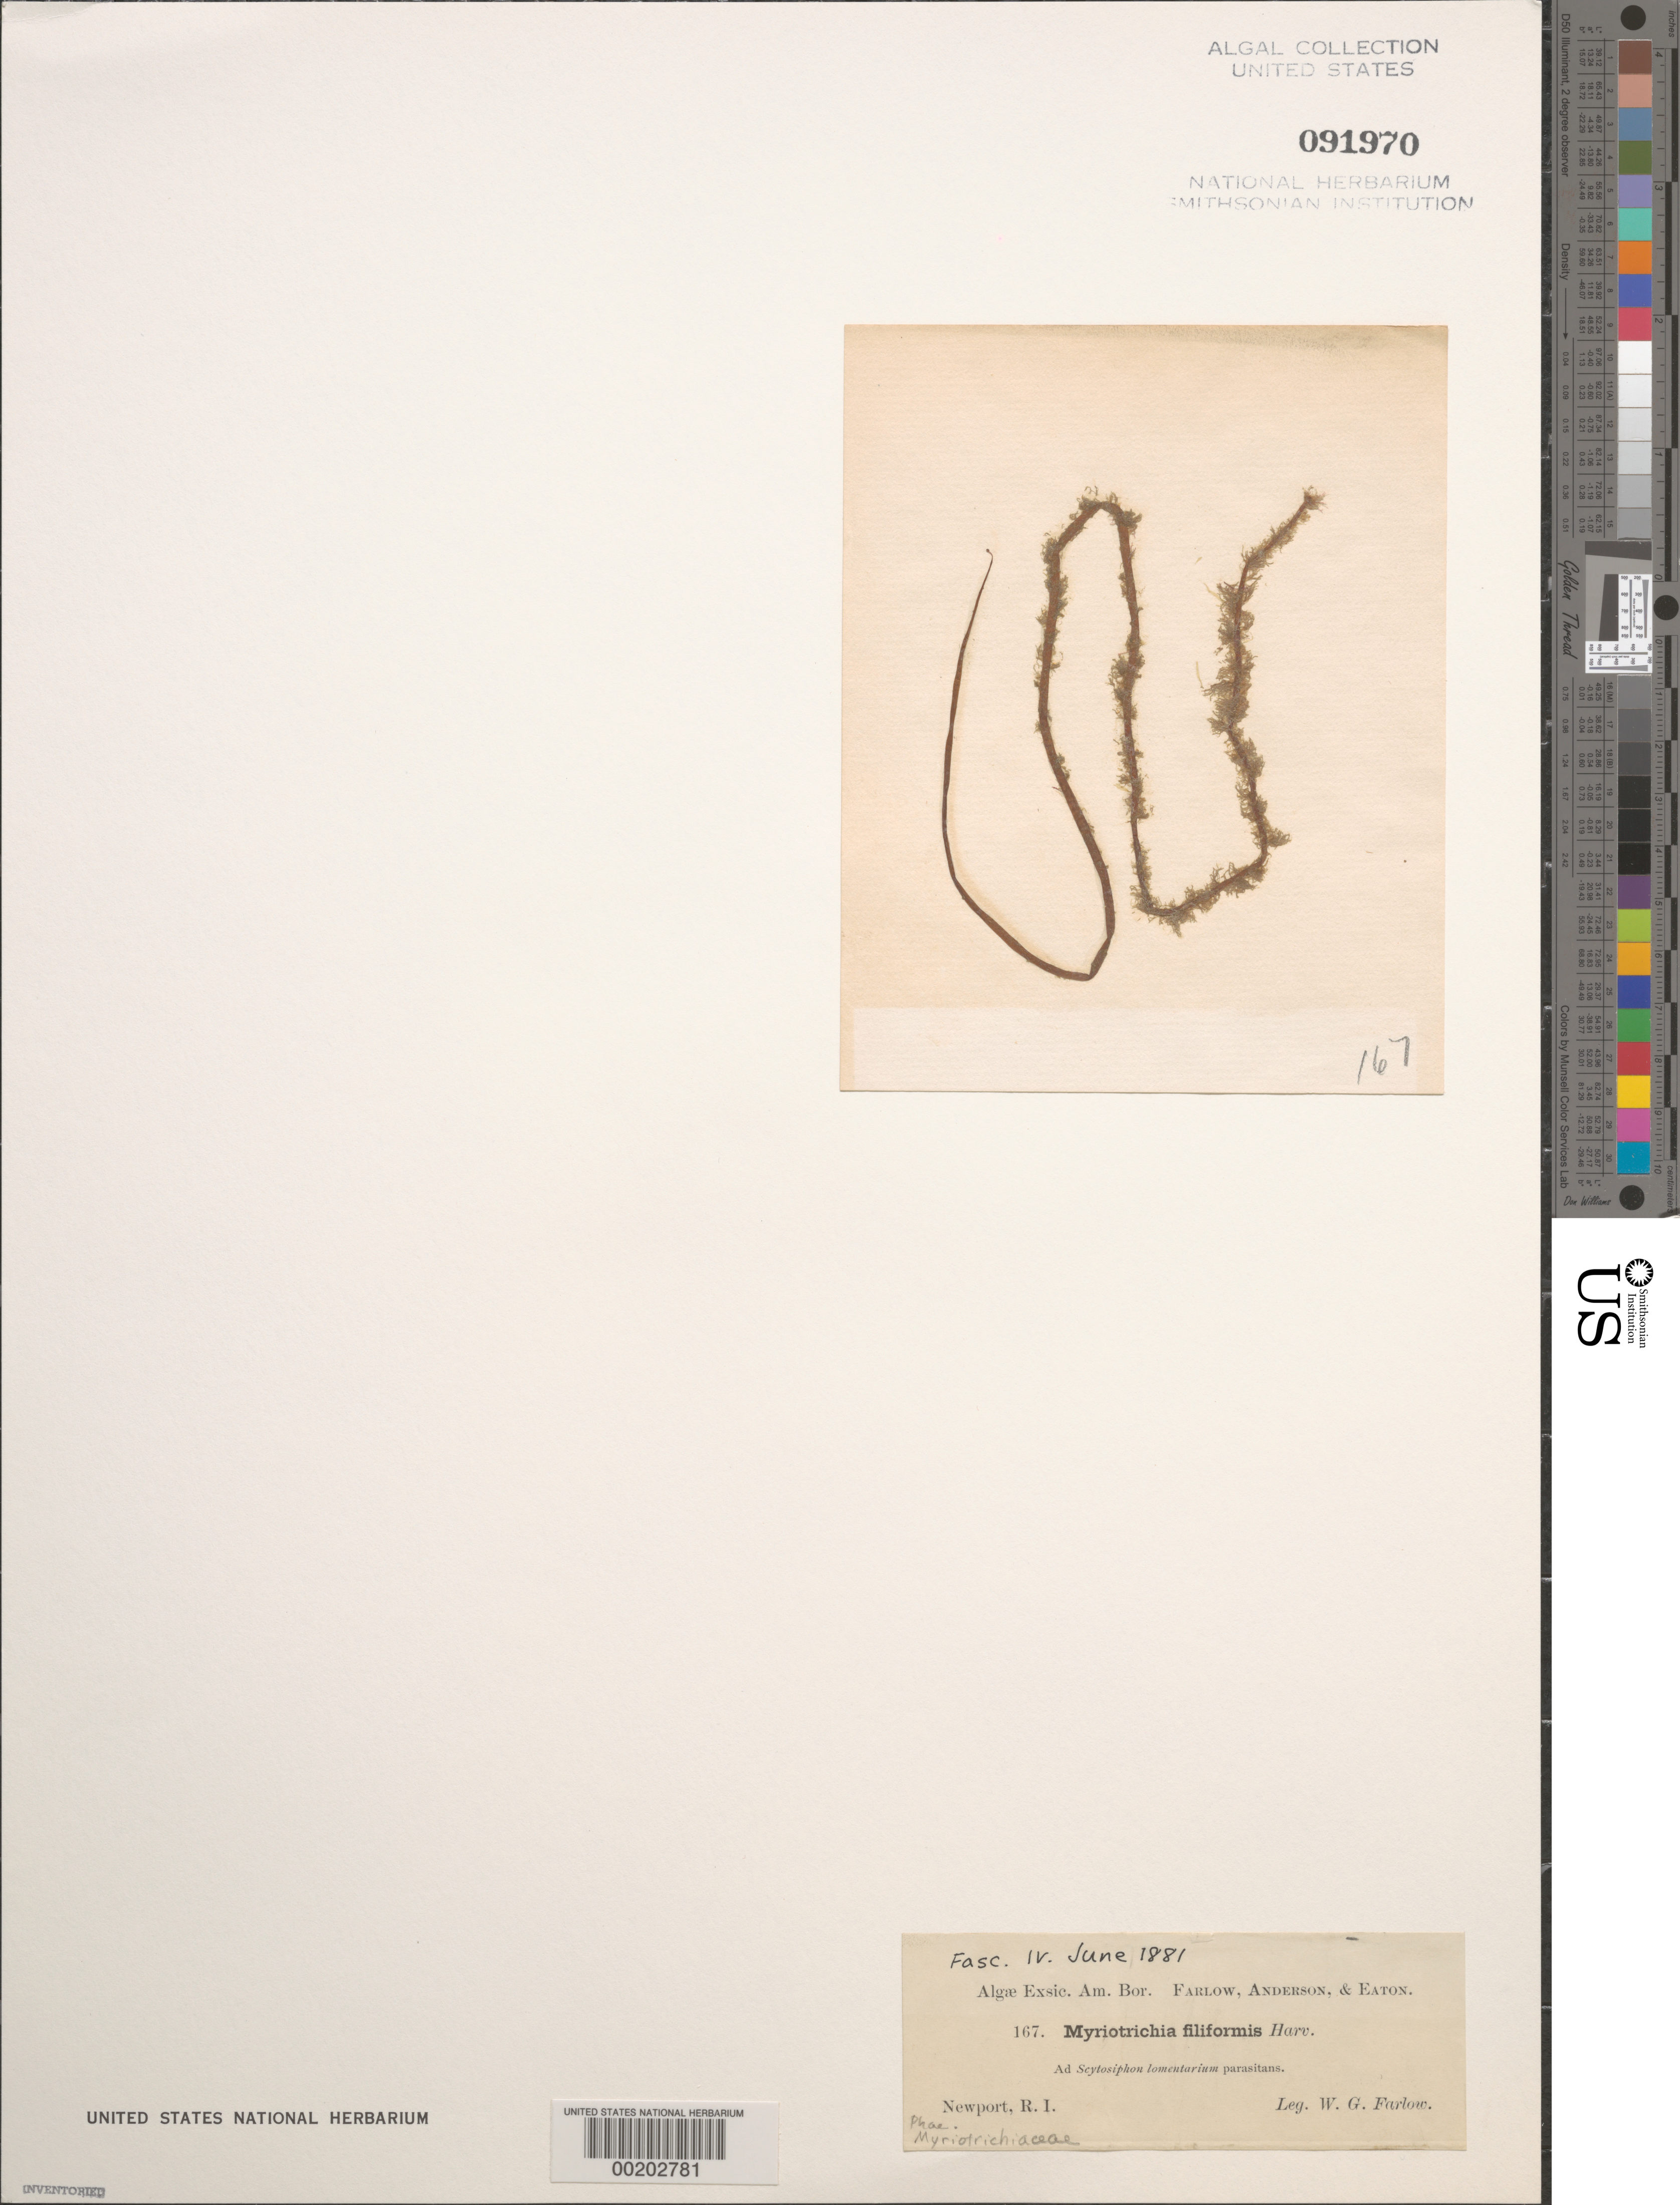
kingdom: Chromista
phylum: Ochrophyta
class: Phaeophyceae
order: Dictyosiphonales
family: Myriotrichiaceae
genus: Myriotrichia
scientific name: Myriotrichia clavaeformis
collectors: W. G. Farlow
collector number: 167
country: United States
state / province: Rhode Island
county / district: Newport County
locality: Newport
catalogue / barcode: US 91970